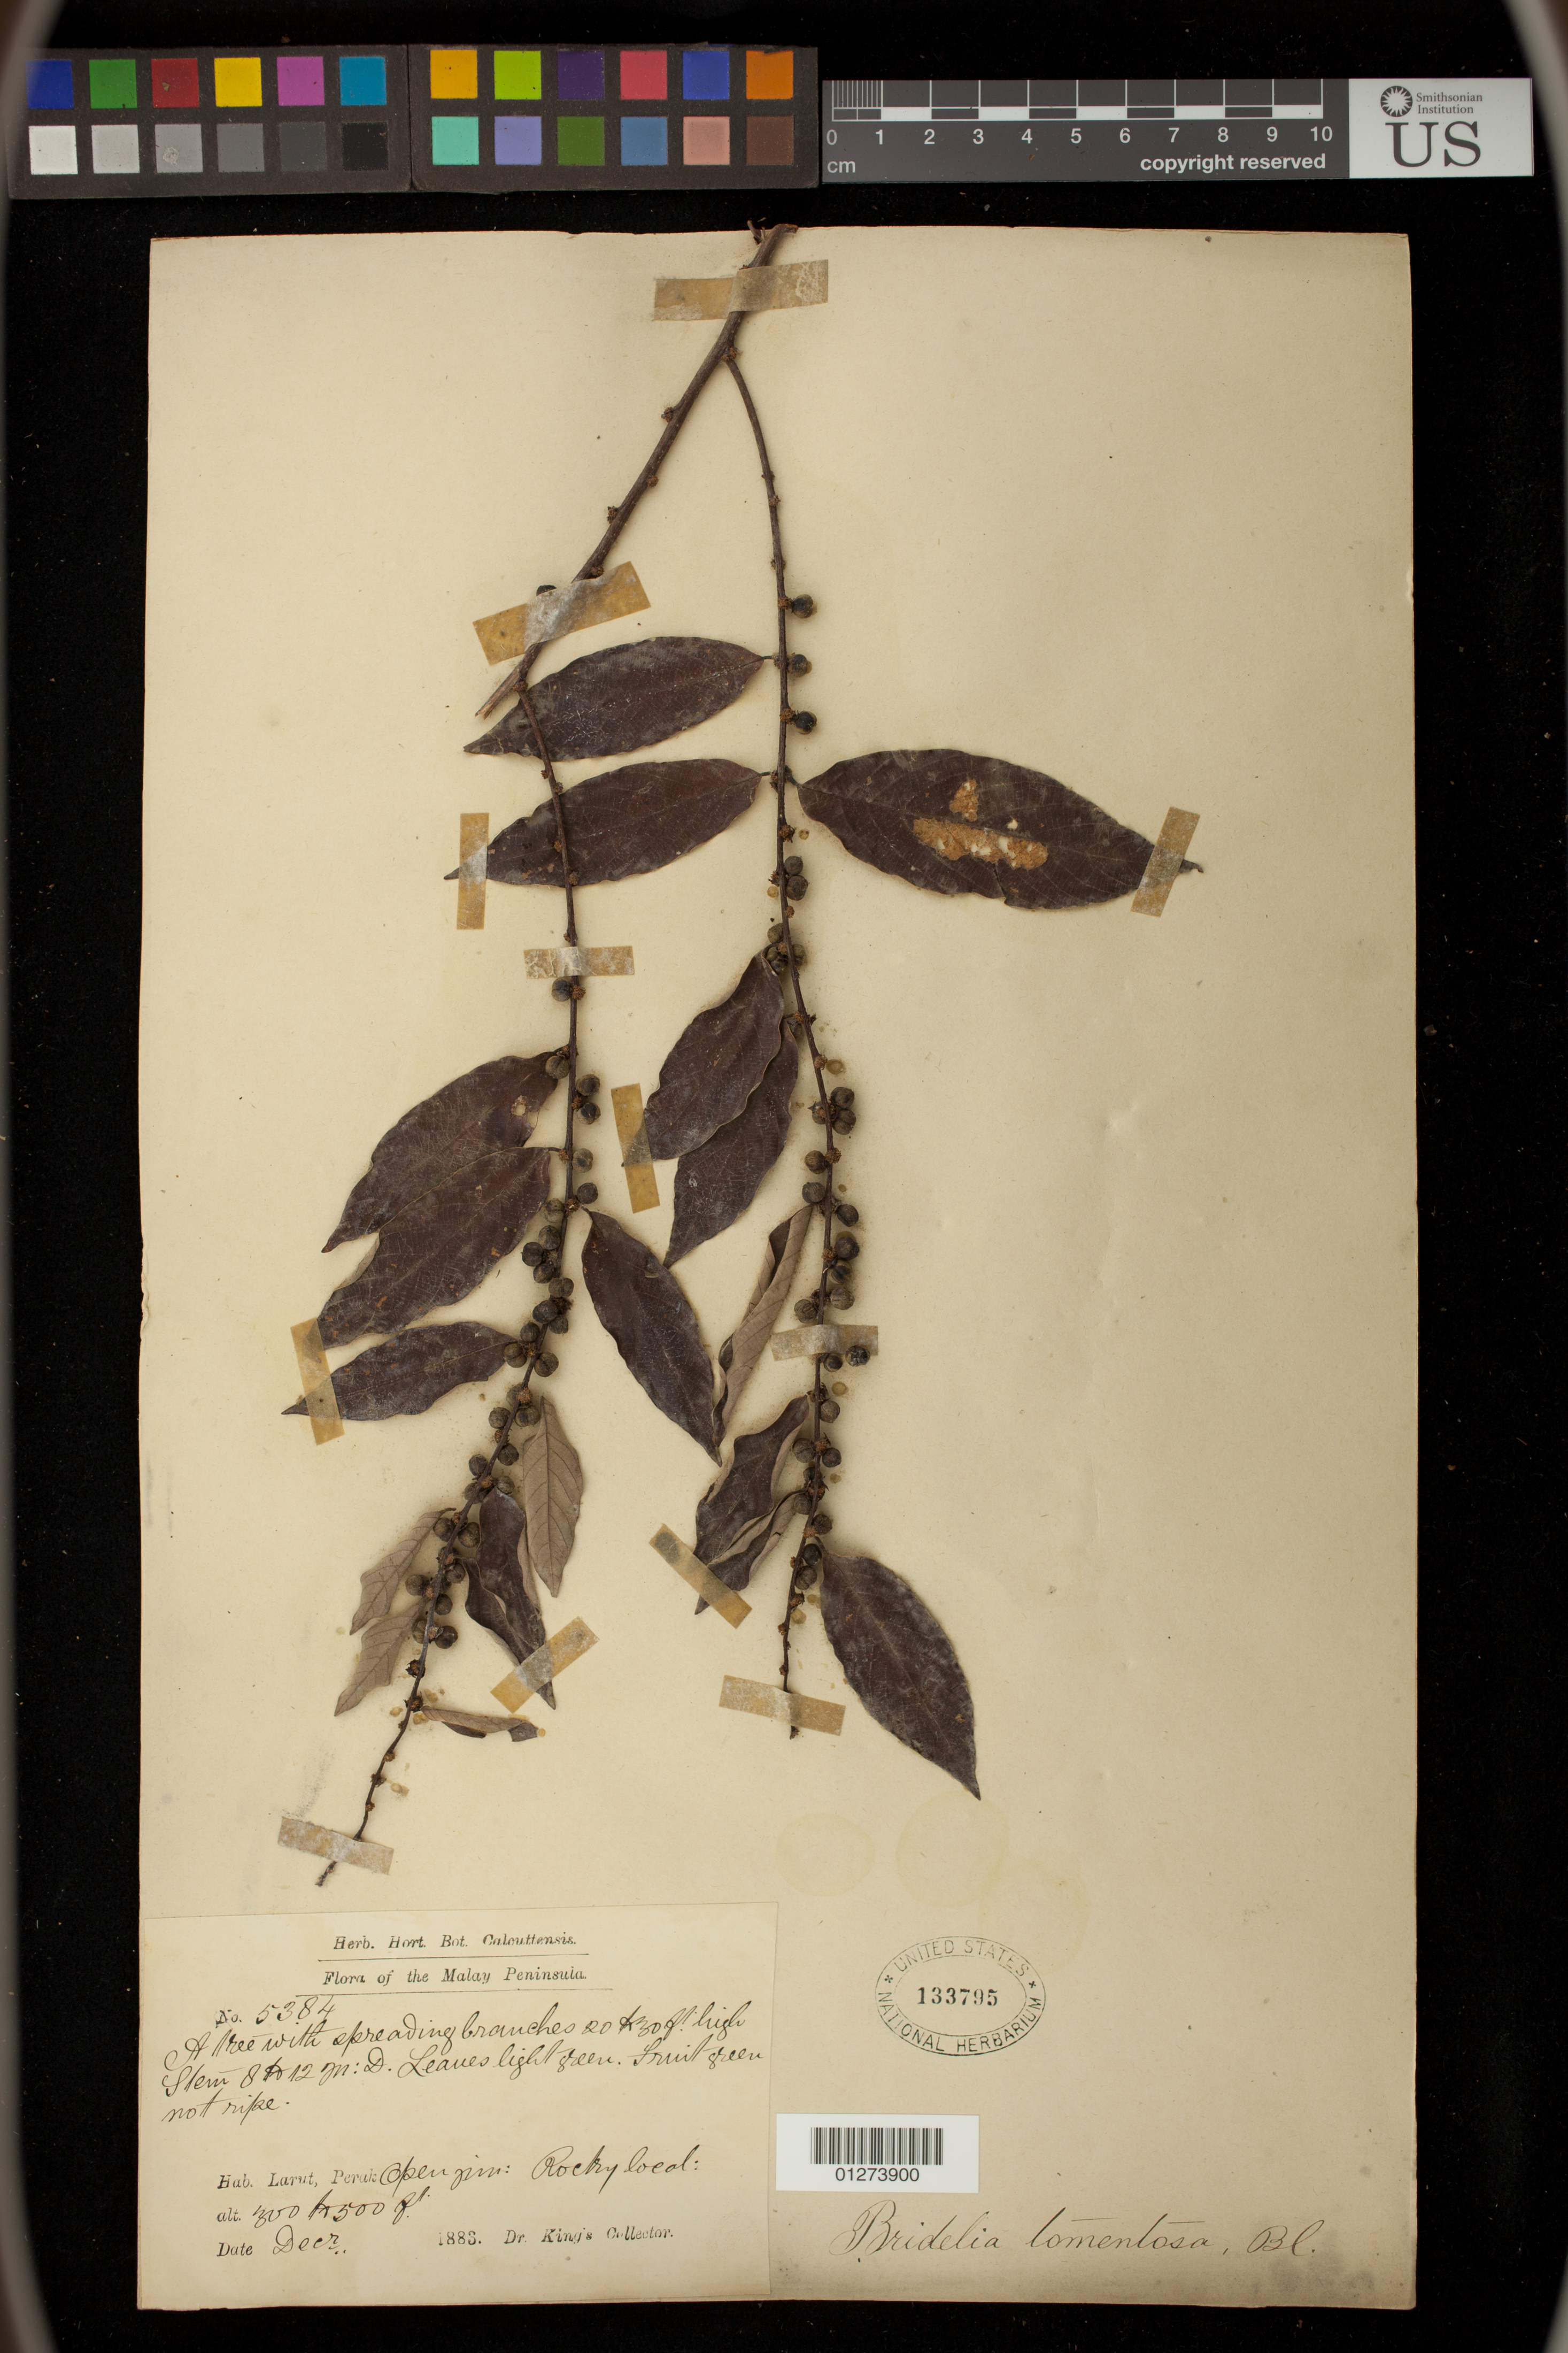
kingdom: Plantae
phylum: Tracheophyta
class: Magnoliopsida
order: Malpighiales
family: Phyllanthaceae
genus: Bridelia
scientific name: Bridelia tomentosa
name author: Blume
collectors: Dr. King's collector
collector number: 5384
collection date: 1883-12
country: Malaysia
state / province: Perak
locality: Larut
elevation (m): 91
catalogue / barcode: US 133795